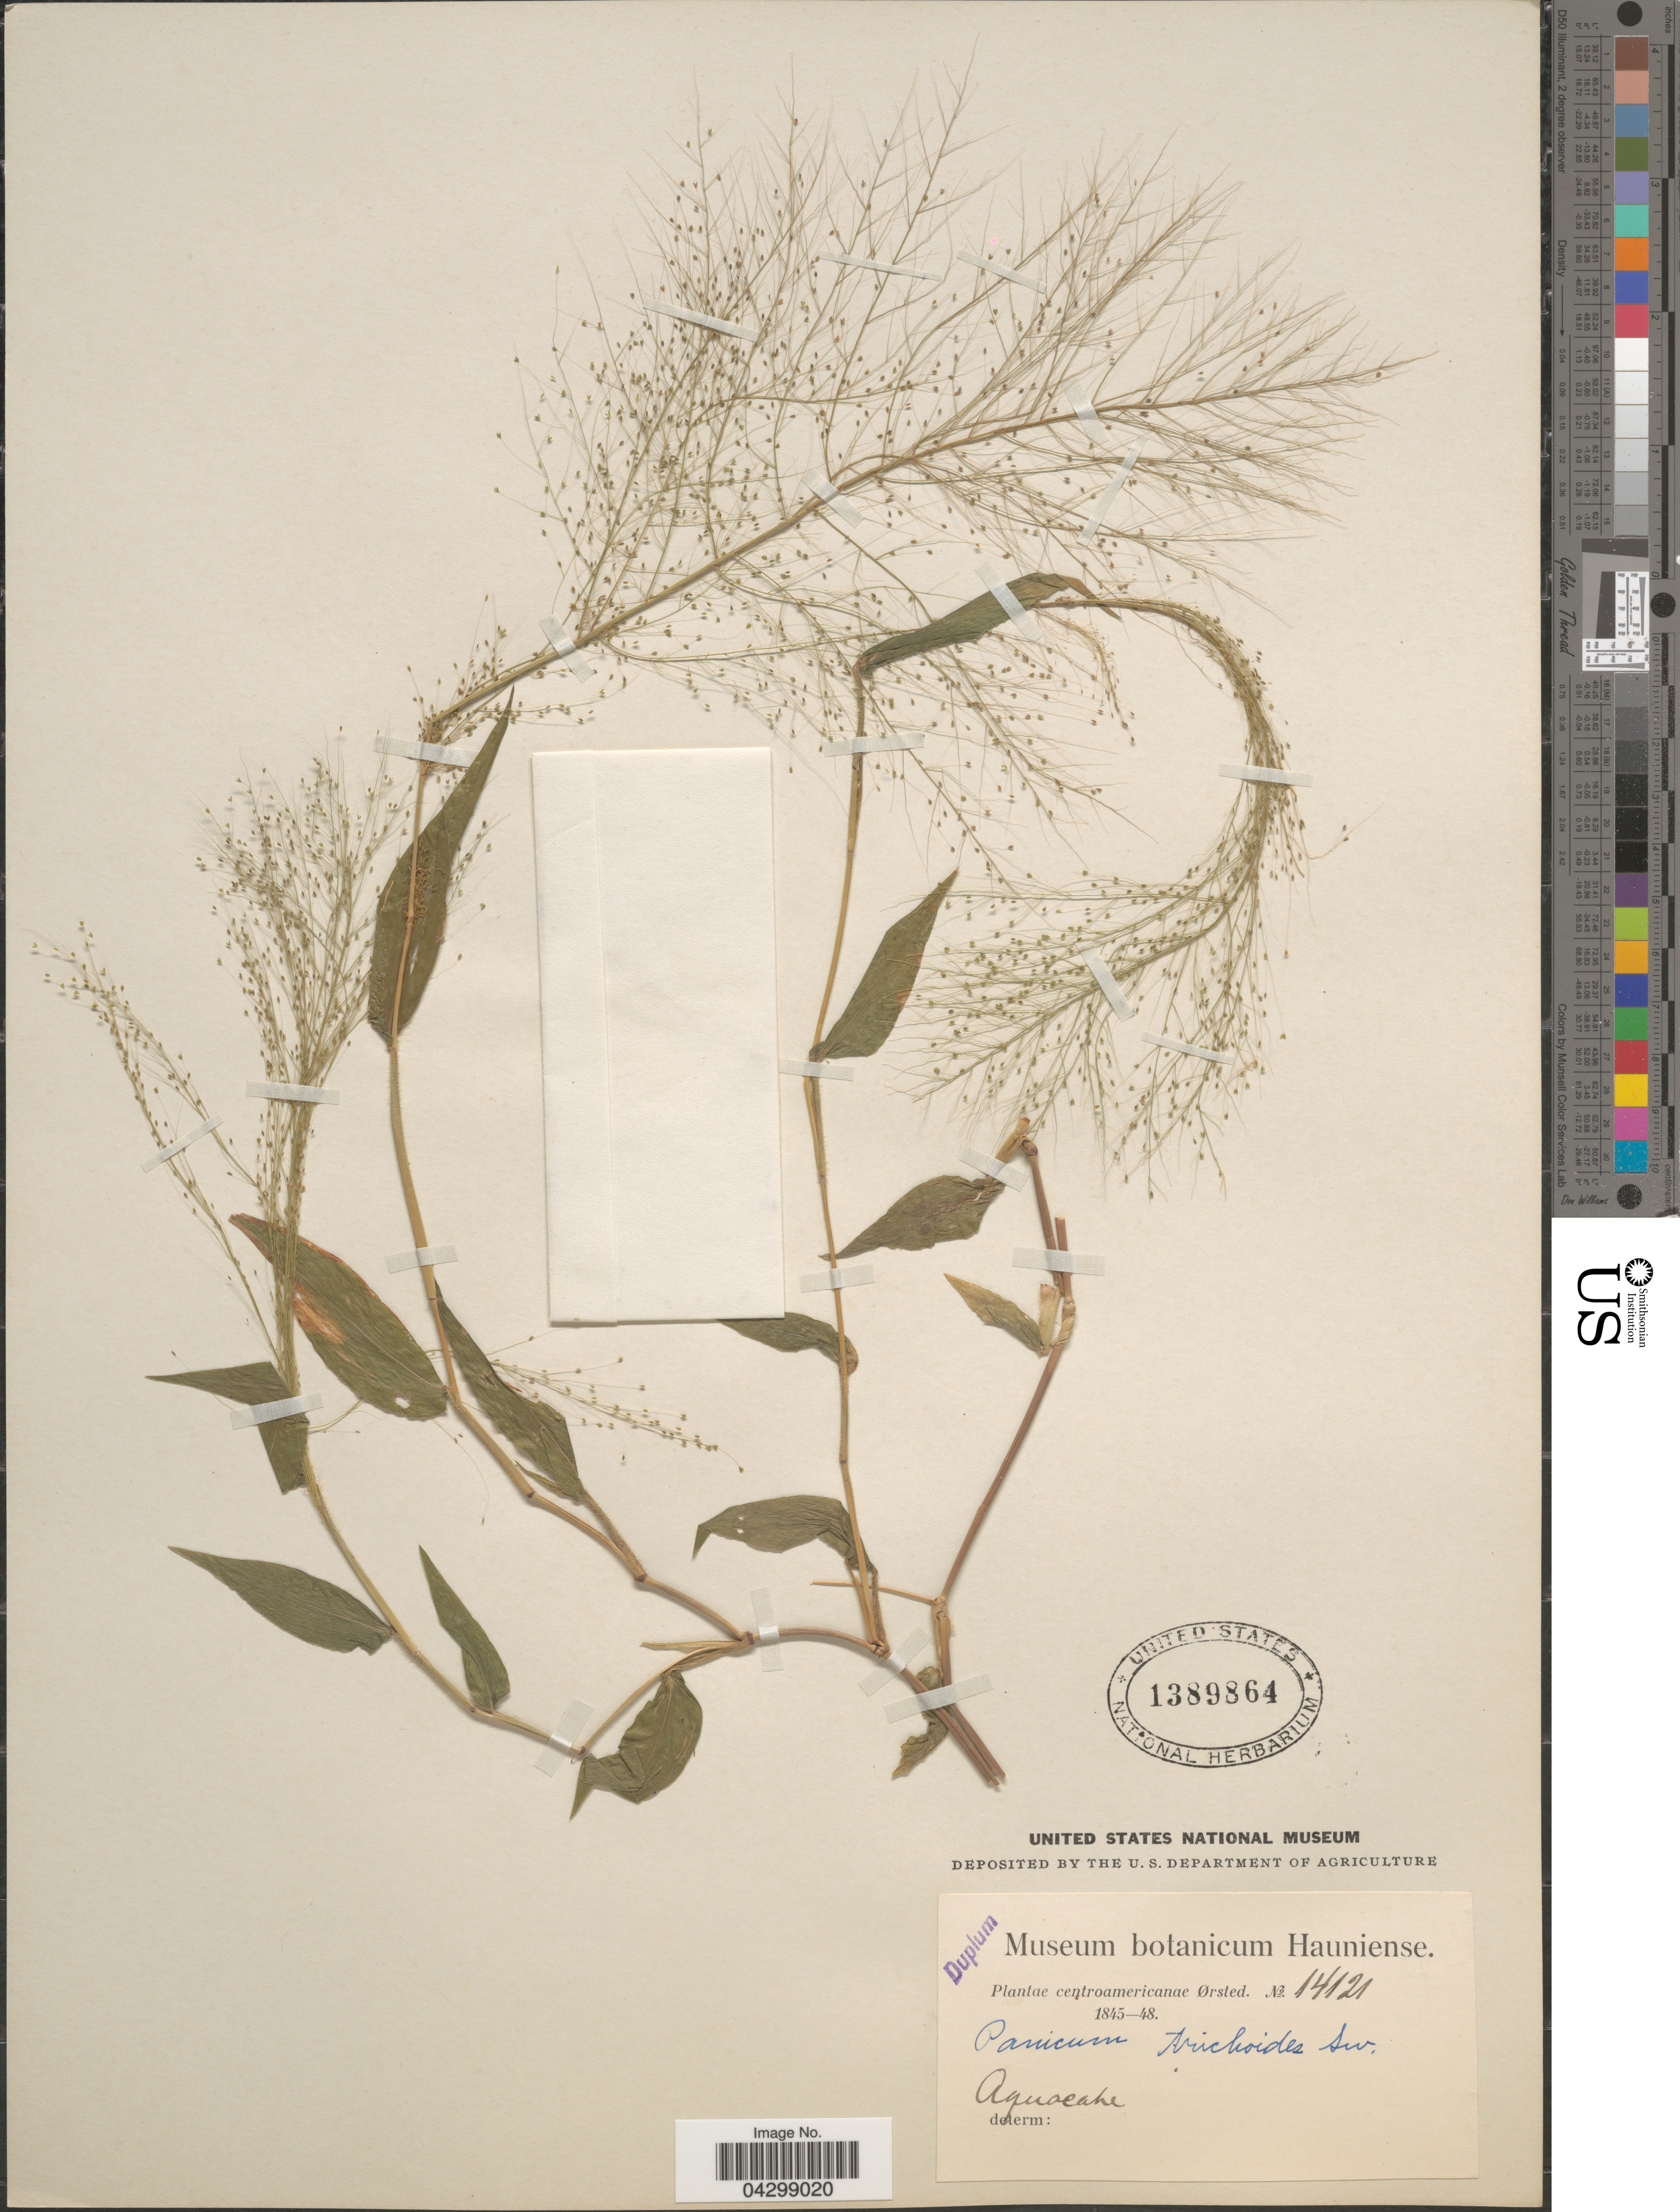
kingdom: Plantae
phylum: Tracheophyta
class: Liliopsida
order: Poales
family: Poaceae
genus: Panicum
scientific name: Panicum trichoides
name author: Sw.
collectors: Ørsted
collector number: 14121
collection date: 1845/1848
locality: Centroamericanae. Aguacate.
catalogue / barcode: US 1389864